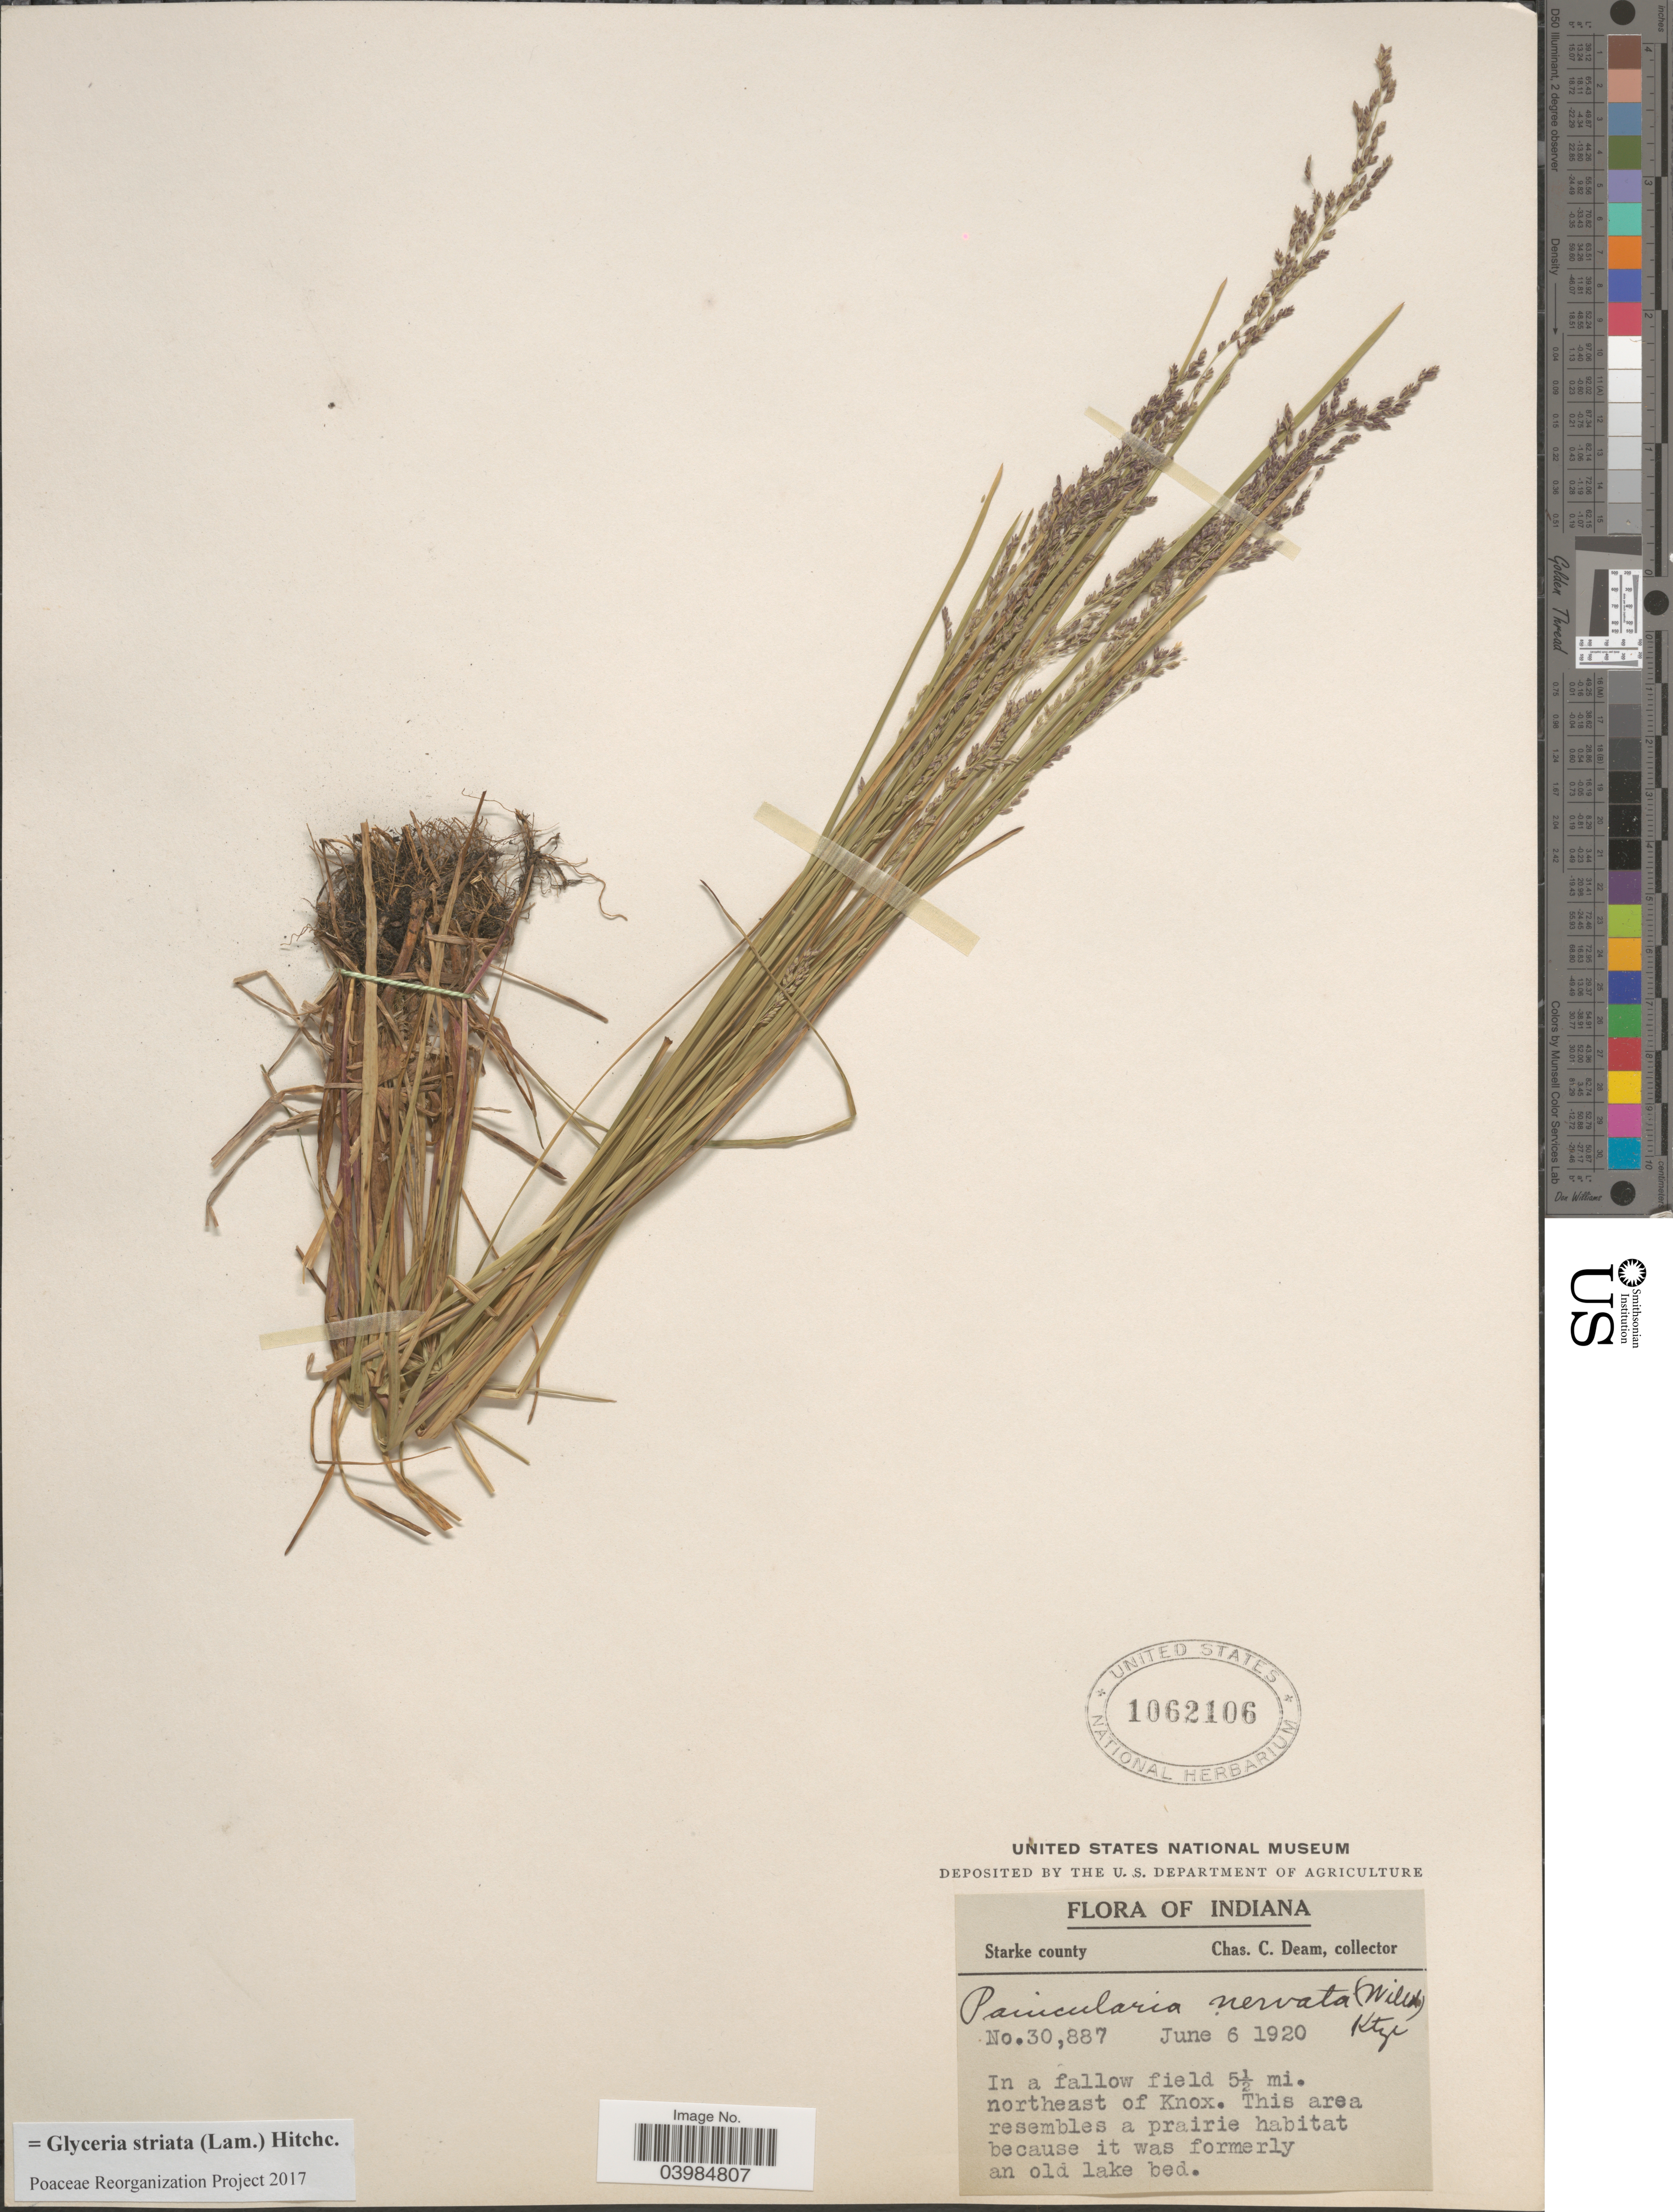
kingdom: Plantae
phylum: Tracheophyta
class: Liliopsida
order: Poales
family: Poaceae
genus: Glyceria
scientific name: Glyceria striata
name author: (Lam.) Hitchc.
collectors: C. C. Deam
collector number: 30887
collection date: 1920-06-06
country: United States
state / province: Indiana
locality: Starke county. In a fallow field 5½ mi. northeast of Knox.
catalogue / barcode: US 1062106